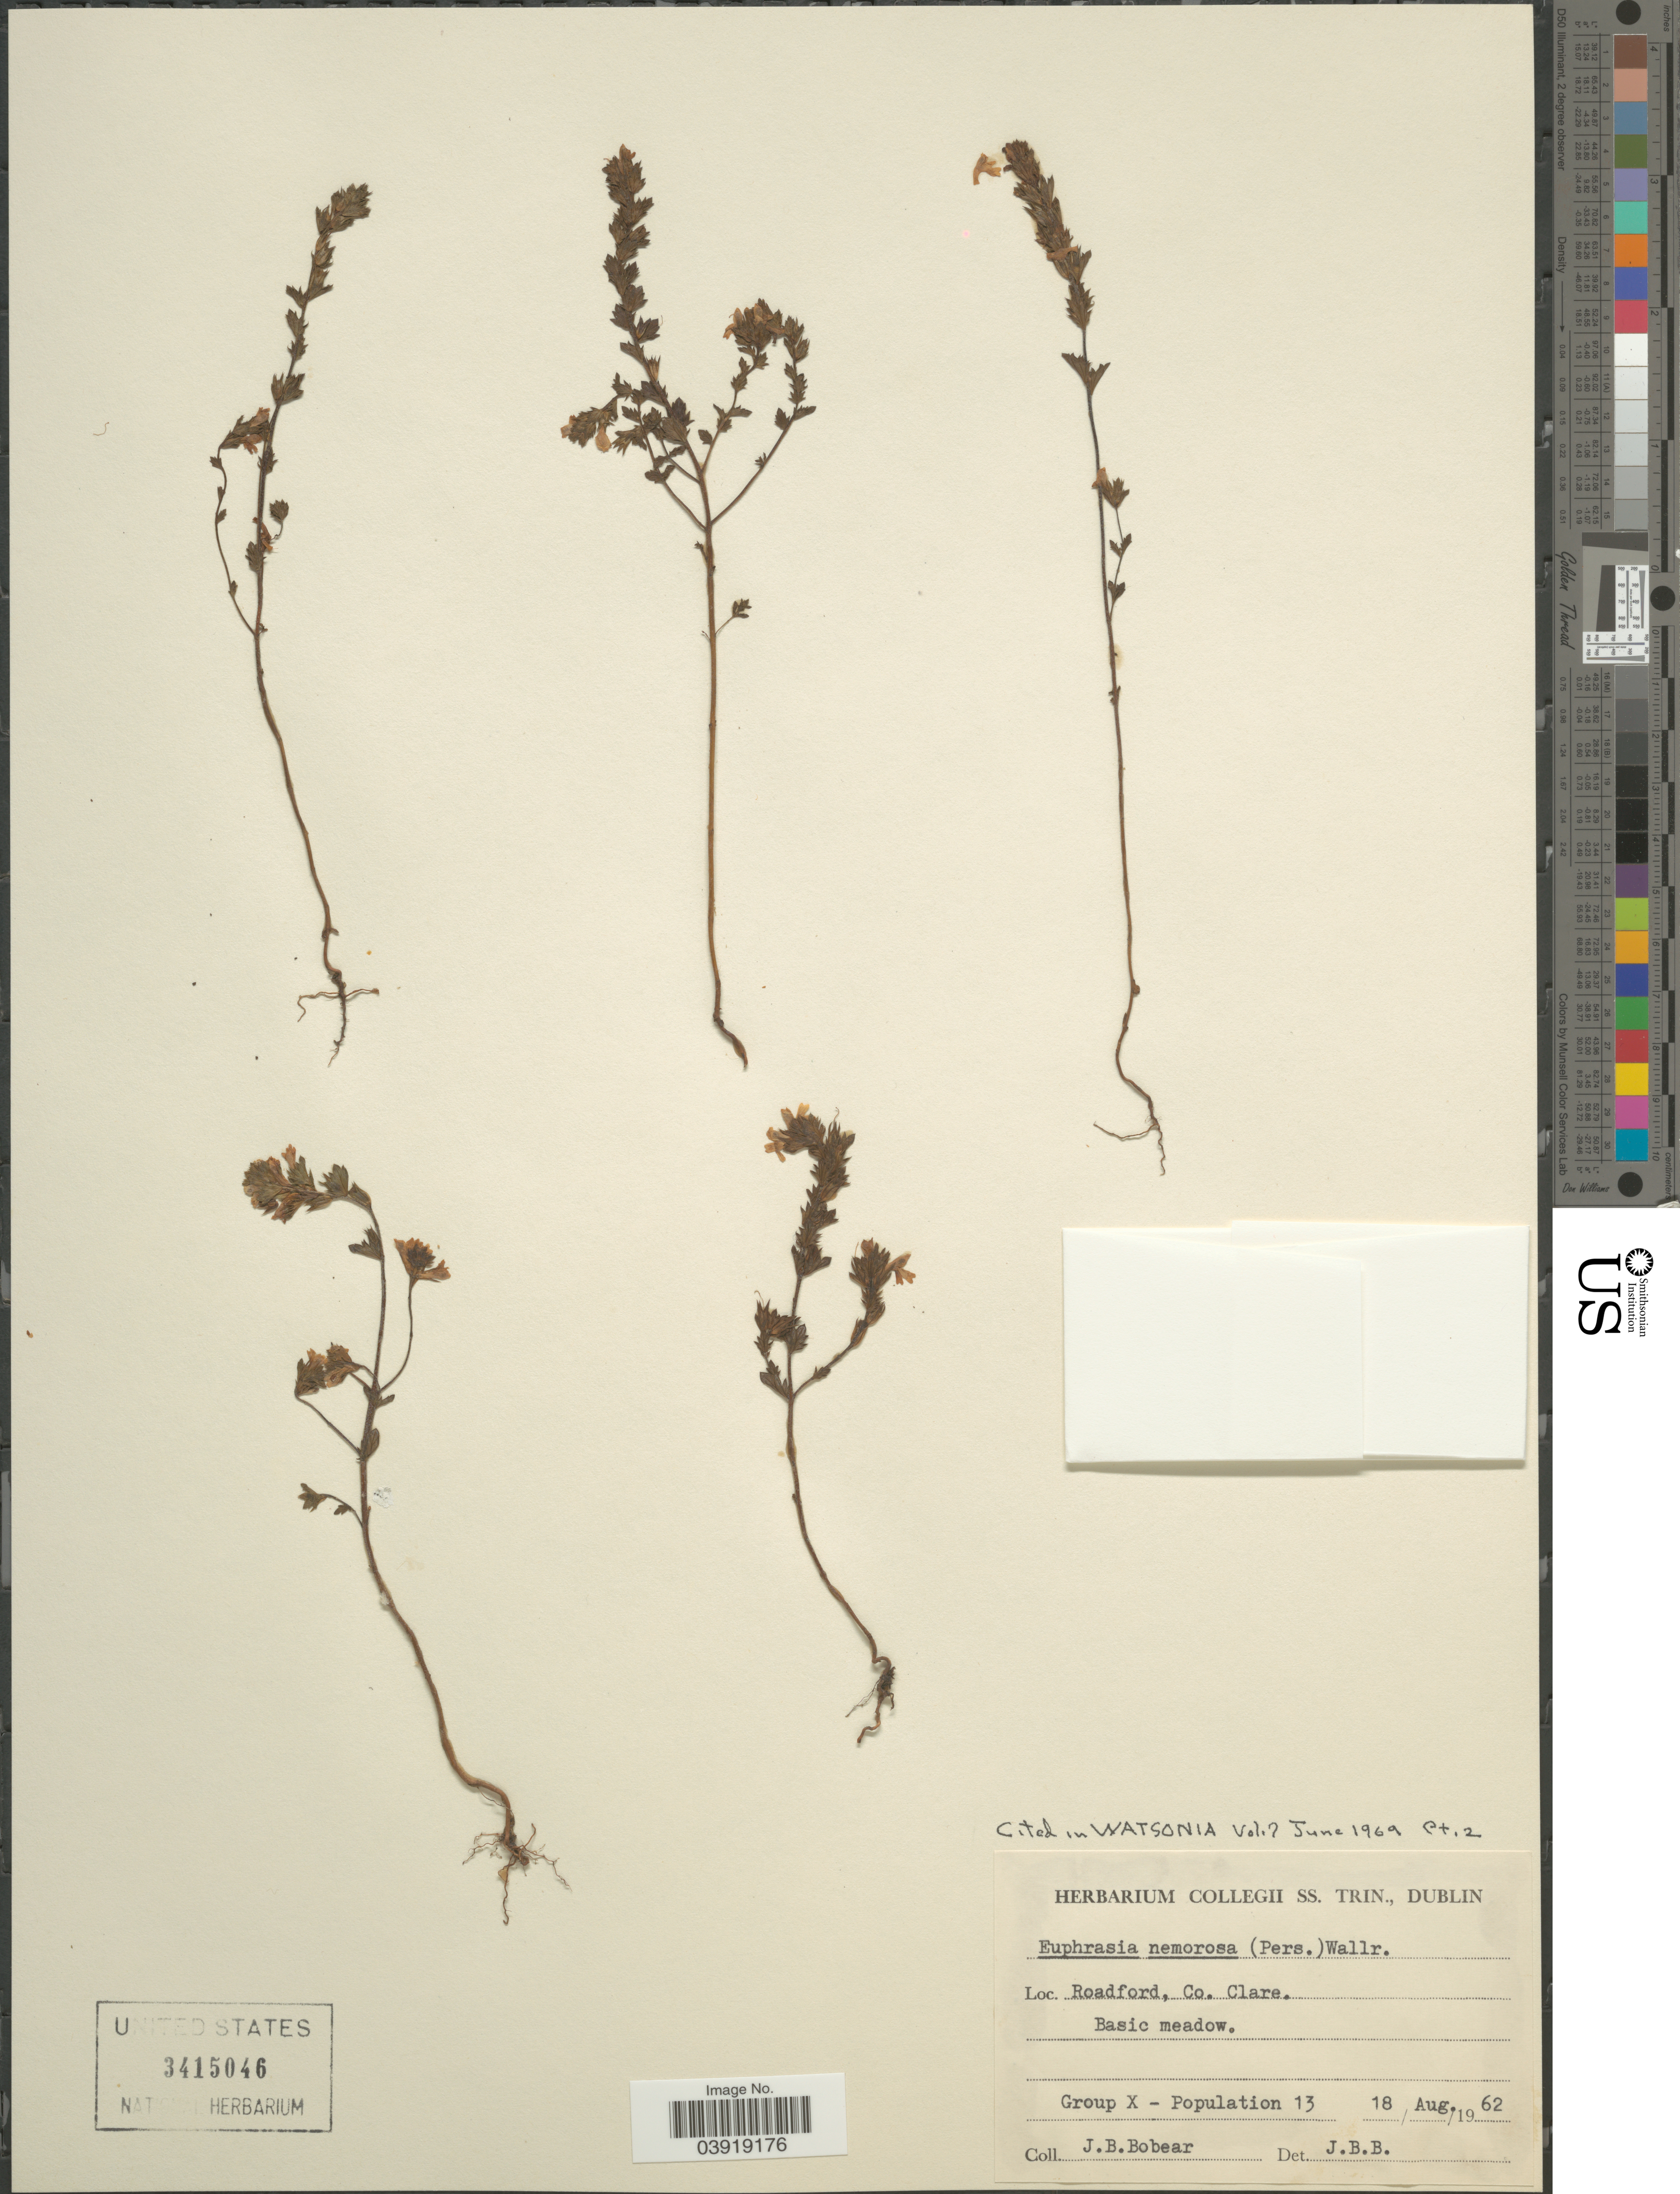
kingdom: Plantae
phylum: Tracheophyta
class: Magnoliopsida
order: Lamiales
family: Orobanchaceae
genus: Euphrasia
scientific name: Euphrasia nemorosa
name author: (Pers.) Wallr.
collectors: J. Bobear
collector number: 13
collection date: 1962-08-18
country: Ireland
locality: Roadford, Co. Clare.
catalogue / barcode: US 3415046